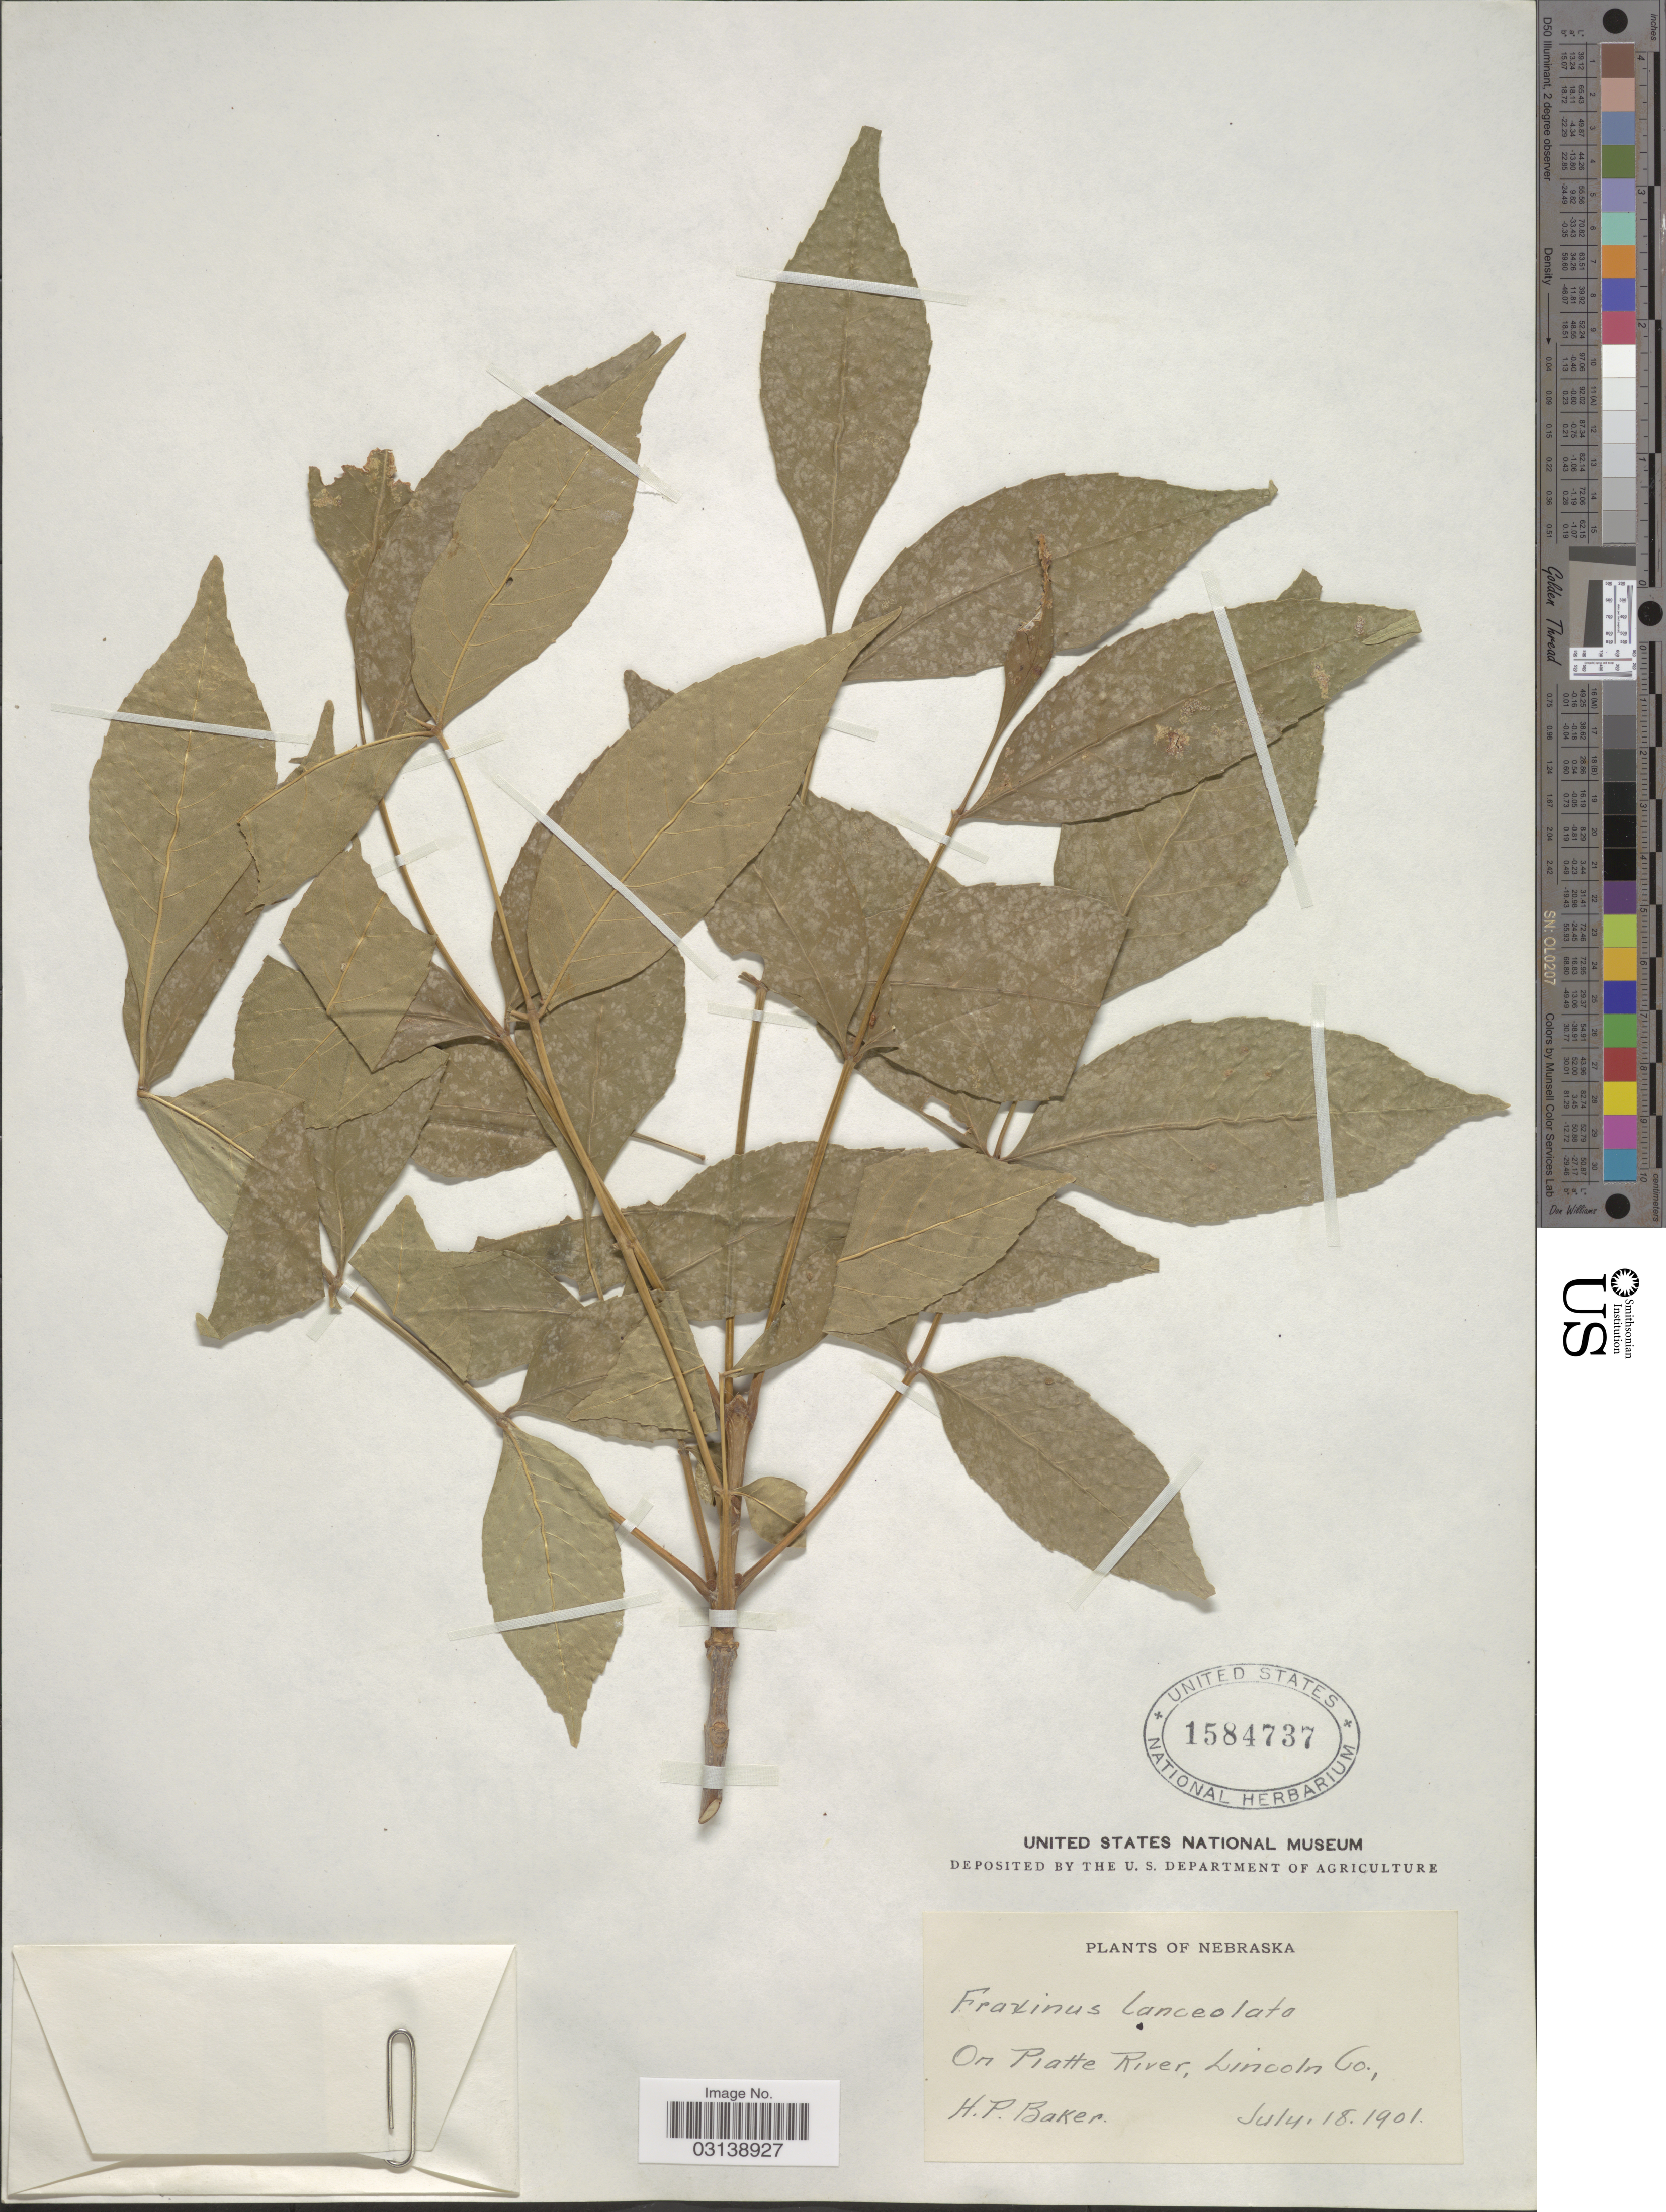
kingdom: Plantae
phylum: Tracheophyta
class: Magnoliopsida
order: Lamiales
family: Oleaceae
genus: Fraxinus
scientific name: Fraxinus pennsylvanica var. campestris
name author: (Britton) F.C. Gates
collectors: H. P. Baker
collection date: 1901-07-18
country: United States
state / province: Nebraska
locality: On Platte River, Lincoln Co.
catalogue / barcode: US 1584737